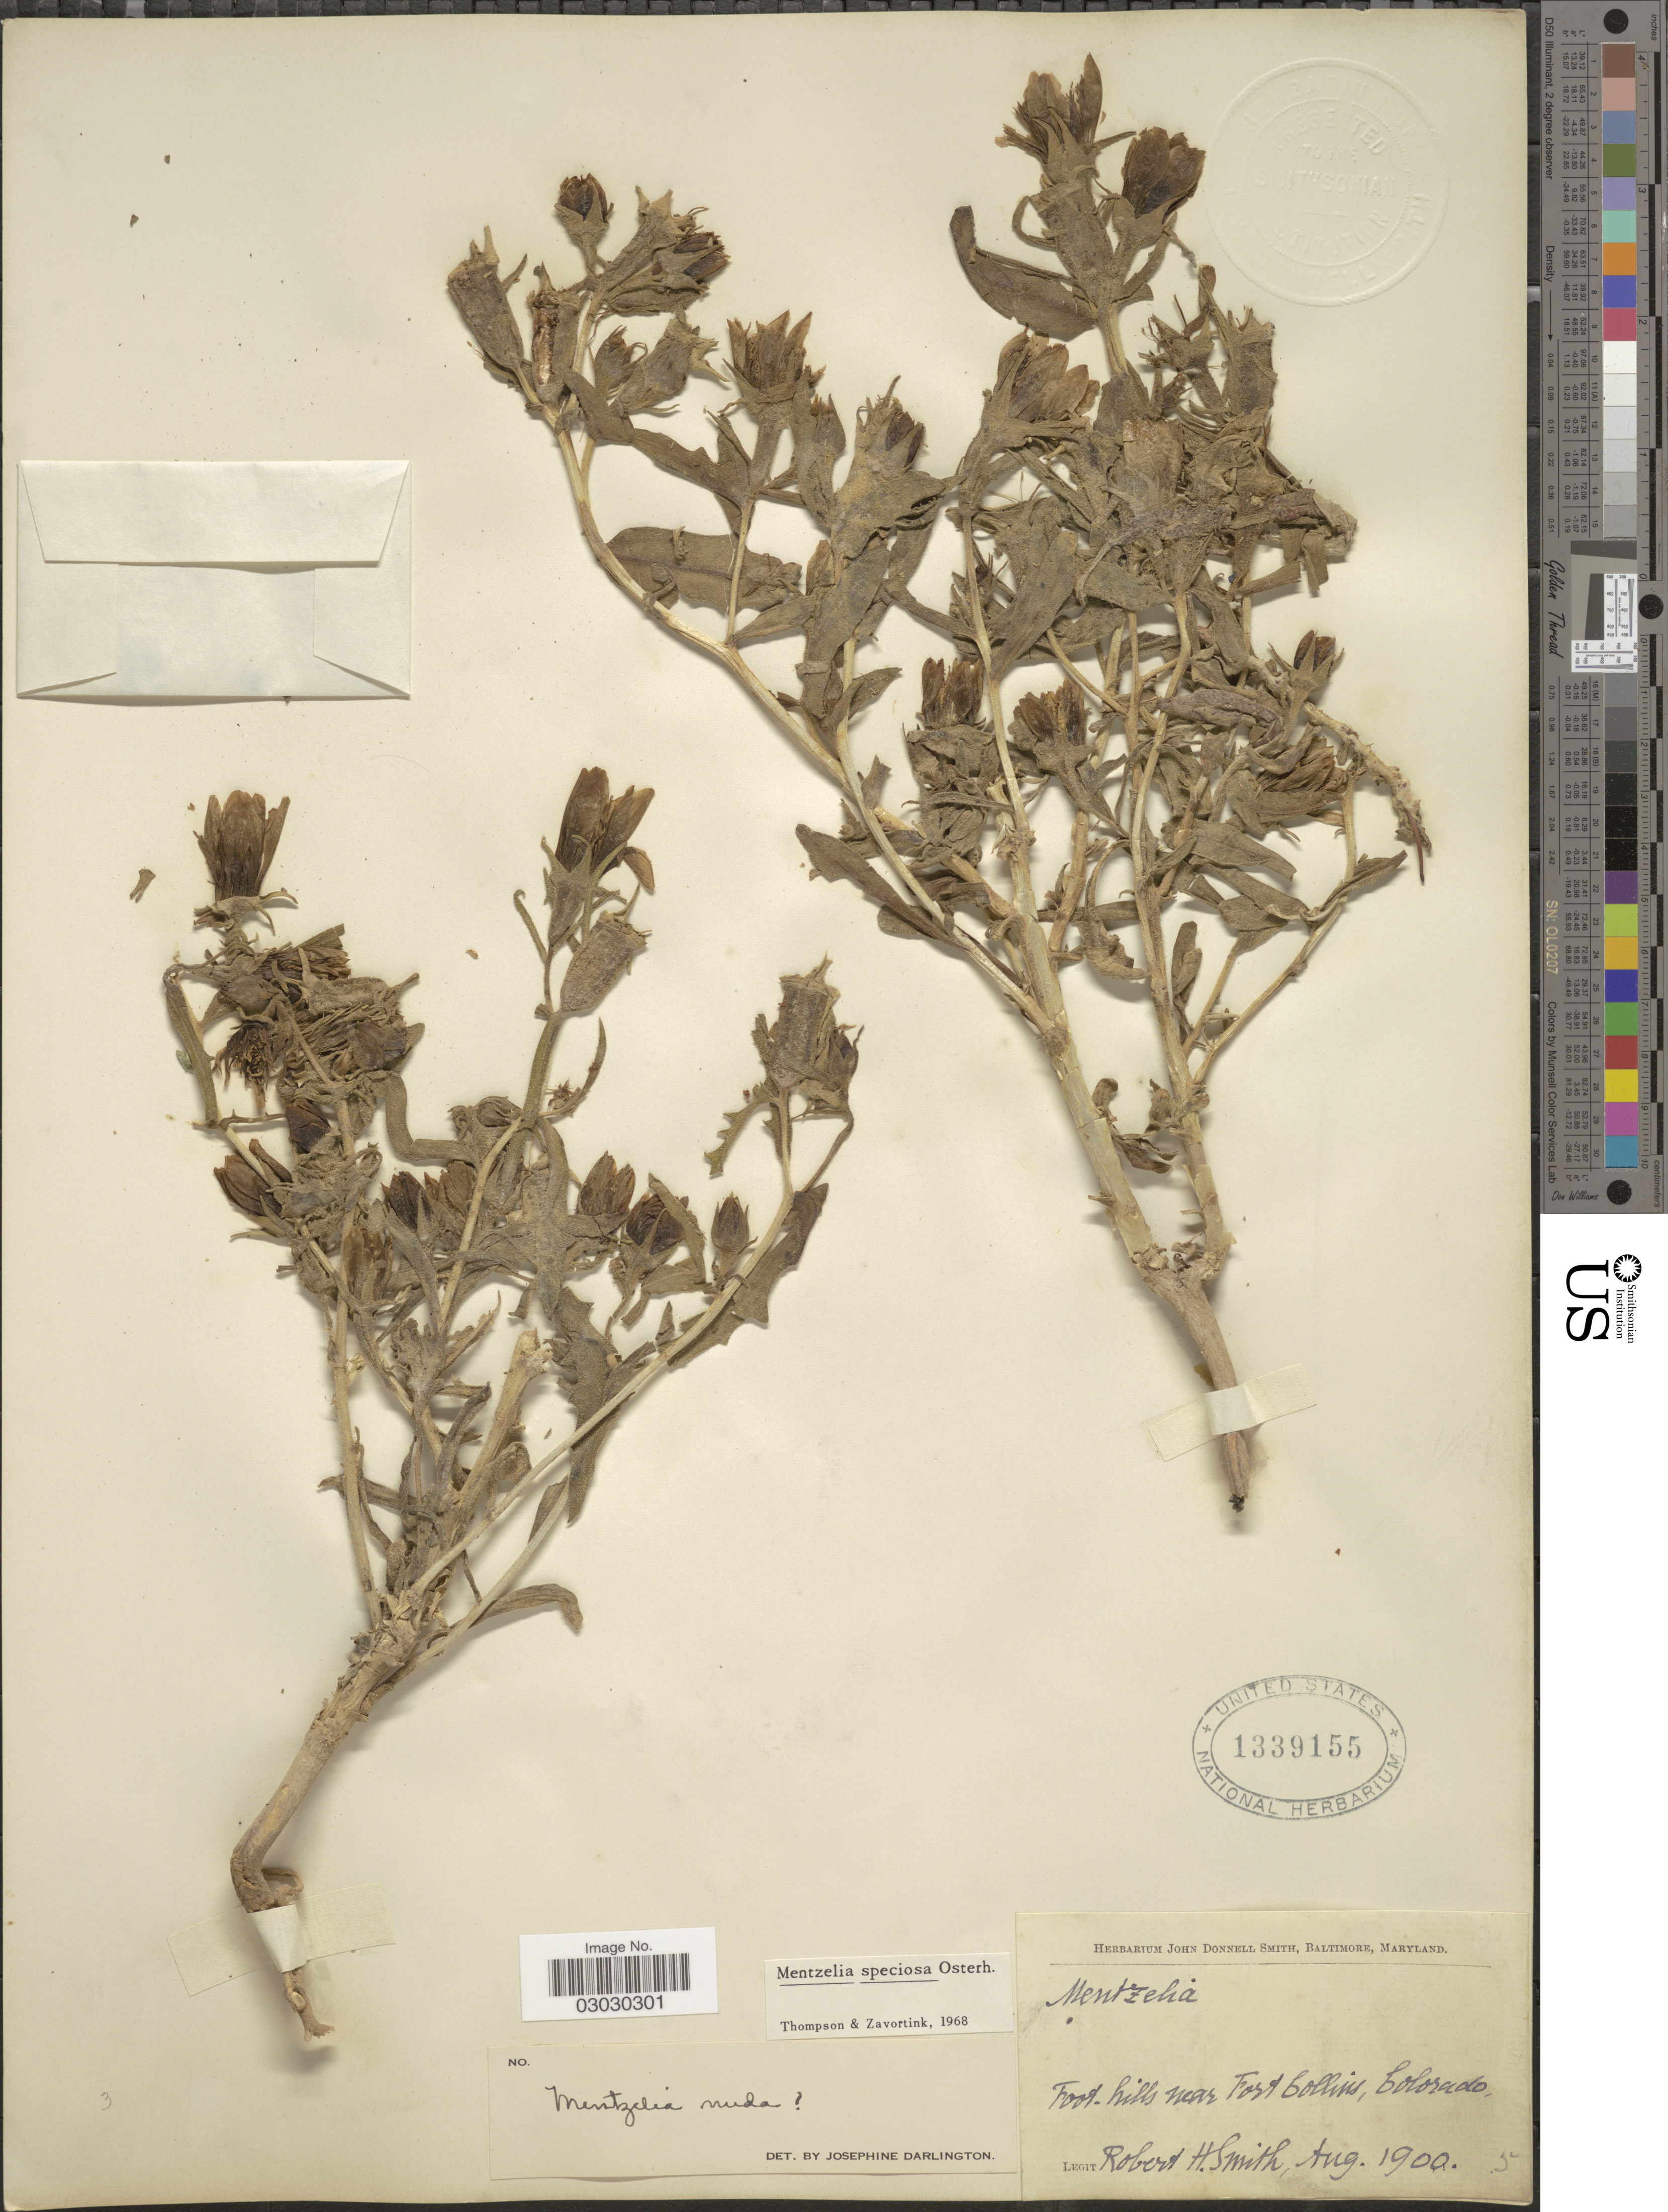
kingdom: Plantae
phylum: Tracheophyta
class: Magnoliopsida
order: Cornales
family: Loasaceae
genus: Mentzelia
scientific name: Mentzelia speciosa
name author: Osterh.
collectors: R. H. Smith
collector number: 5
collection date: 1900-08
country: United States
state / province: Colorado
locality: Foot hills near Fort Collins.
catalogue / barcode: US 1339155